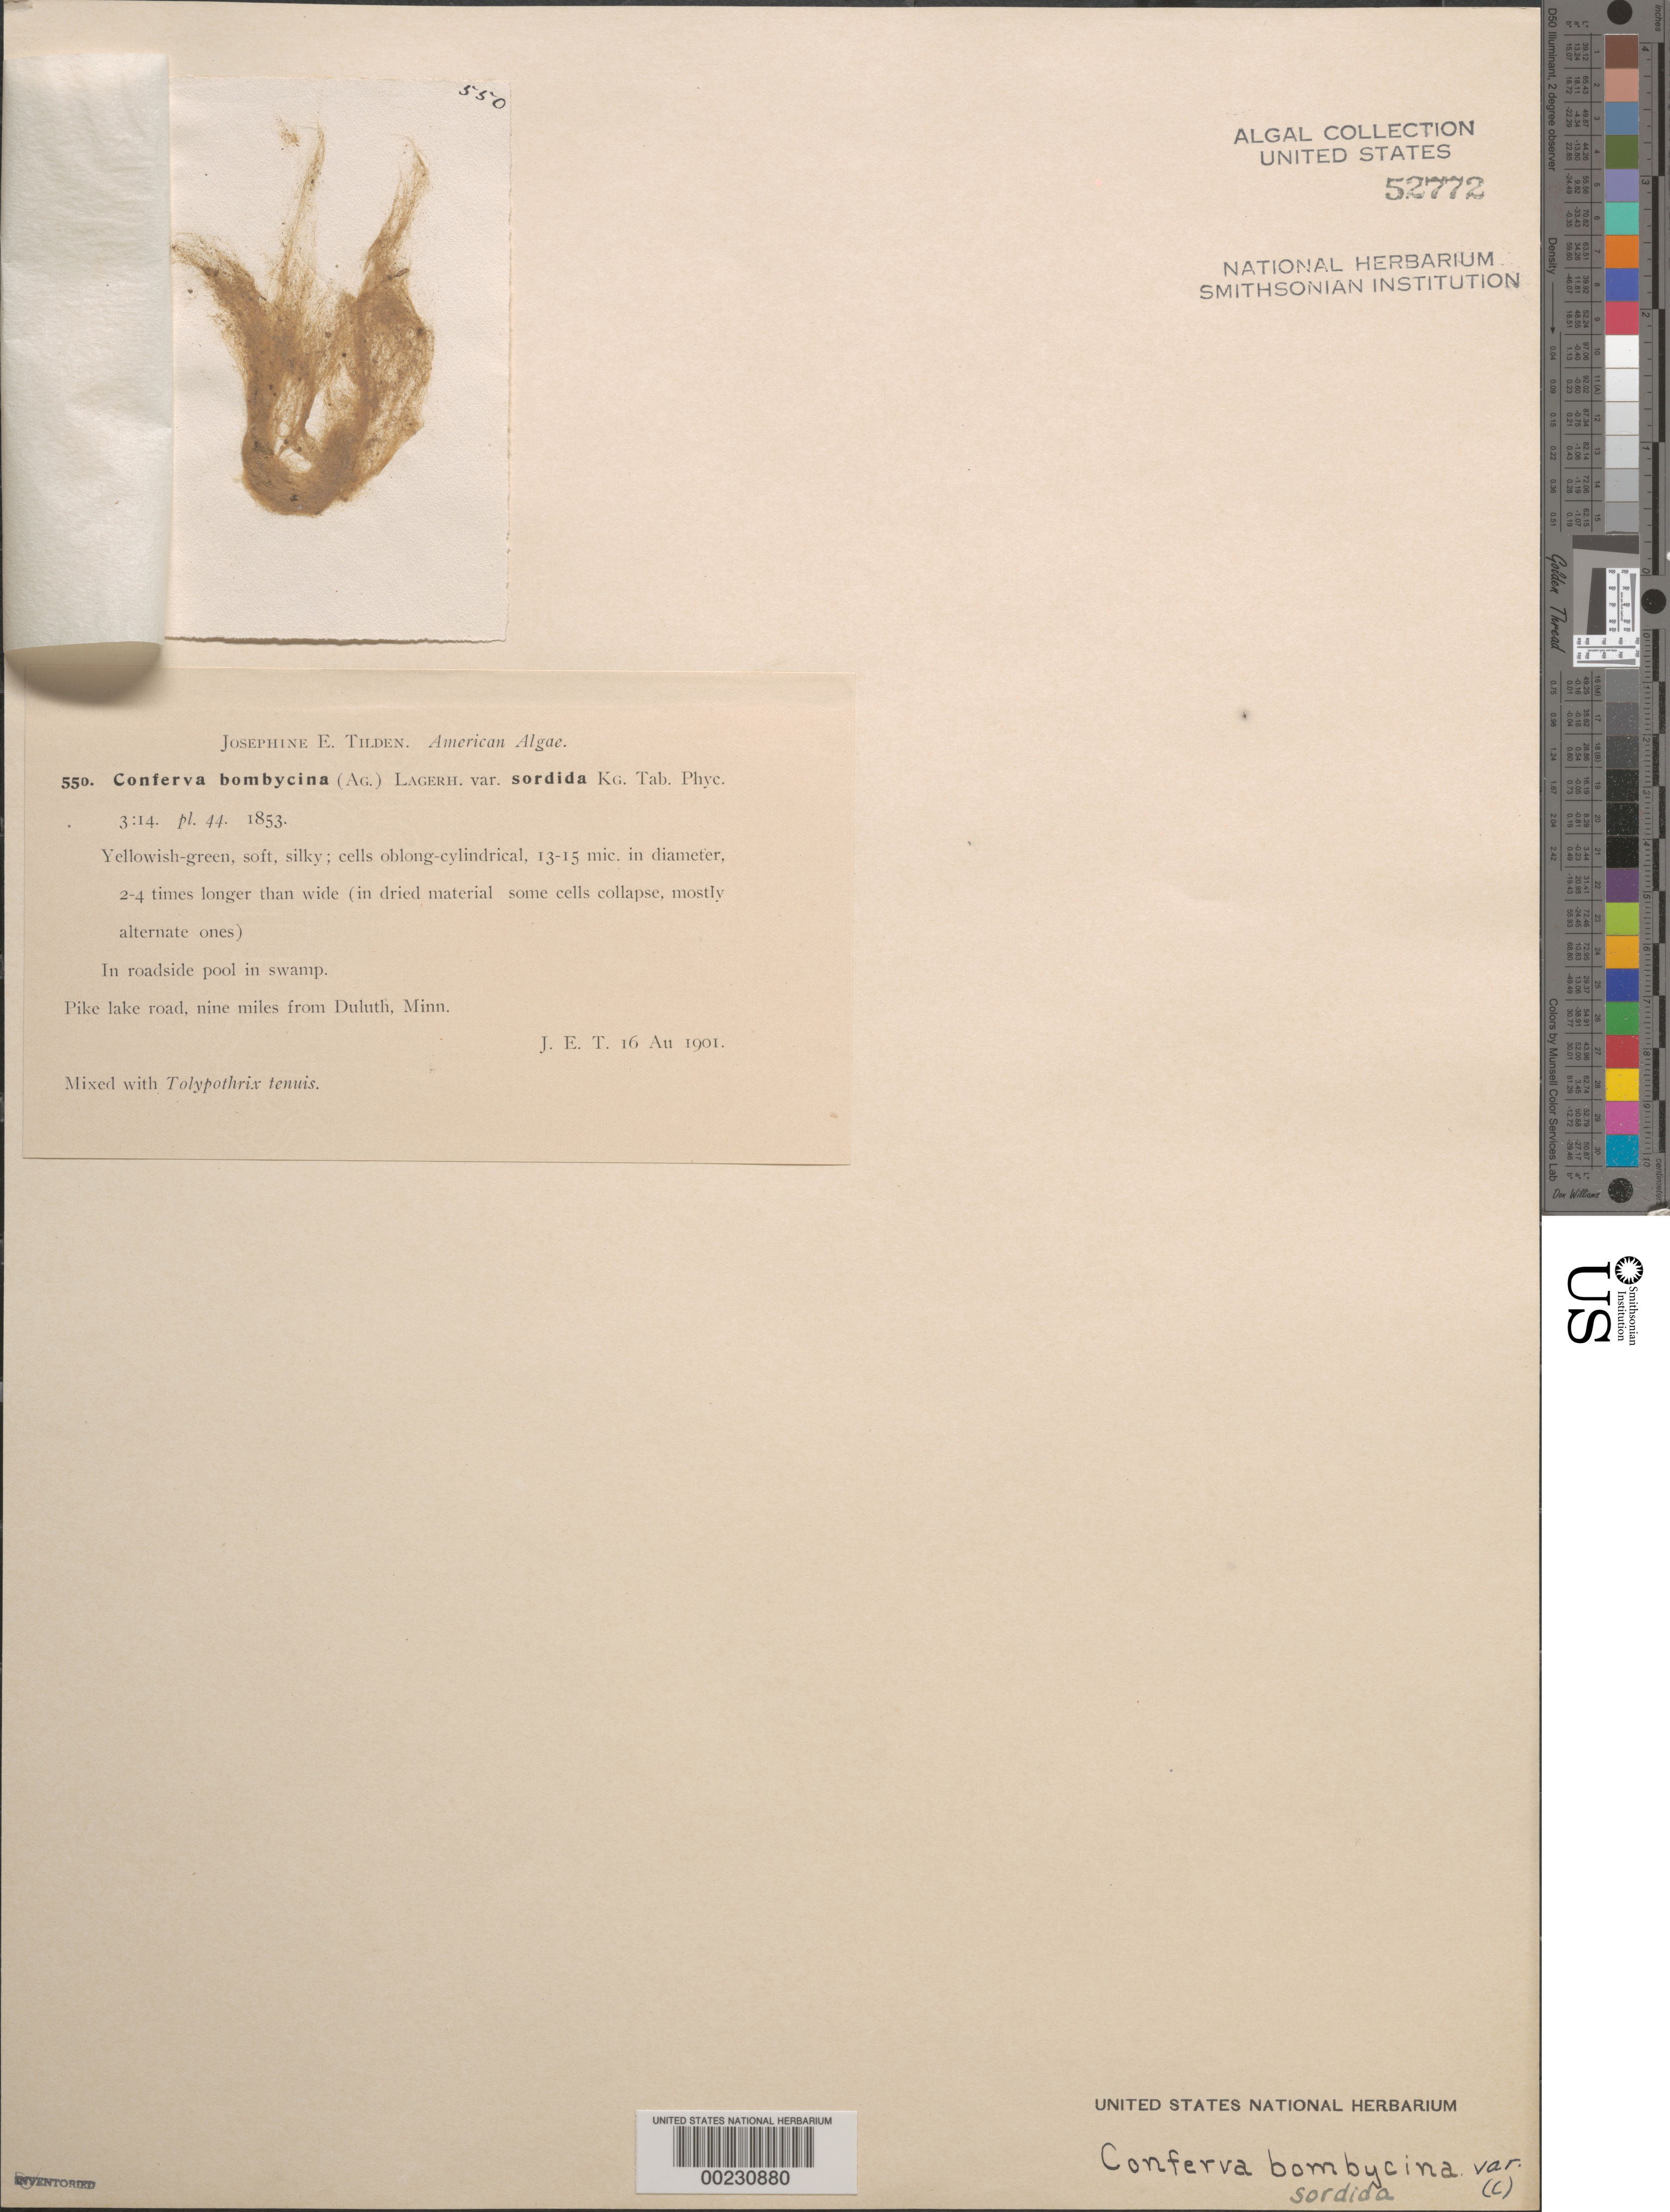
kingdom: Chromista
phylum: Ochrophyta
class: Xanthophyceae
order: Tribonematales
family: Tribonemataceae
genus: Tribonema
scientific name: Tribonema bombycina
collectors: J. E. Tilden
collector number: JET 550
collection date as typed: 16 Aug 1901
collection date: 1901-08-16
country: United States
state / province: Minnesota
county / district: St. Louis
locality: Pike Lake Road, 9 miles from Duluth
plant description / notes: Tilden, American Algae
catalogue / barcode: US 52772